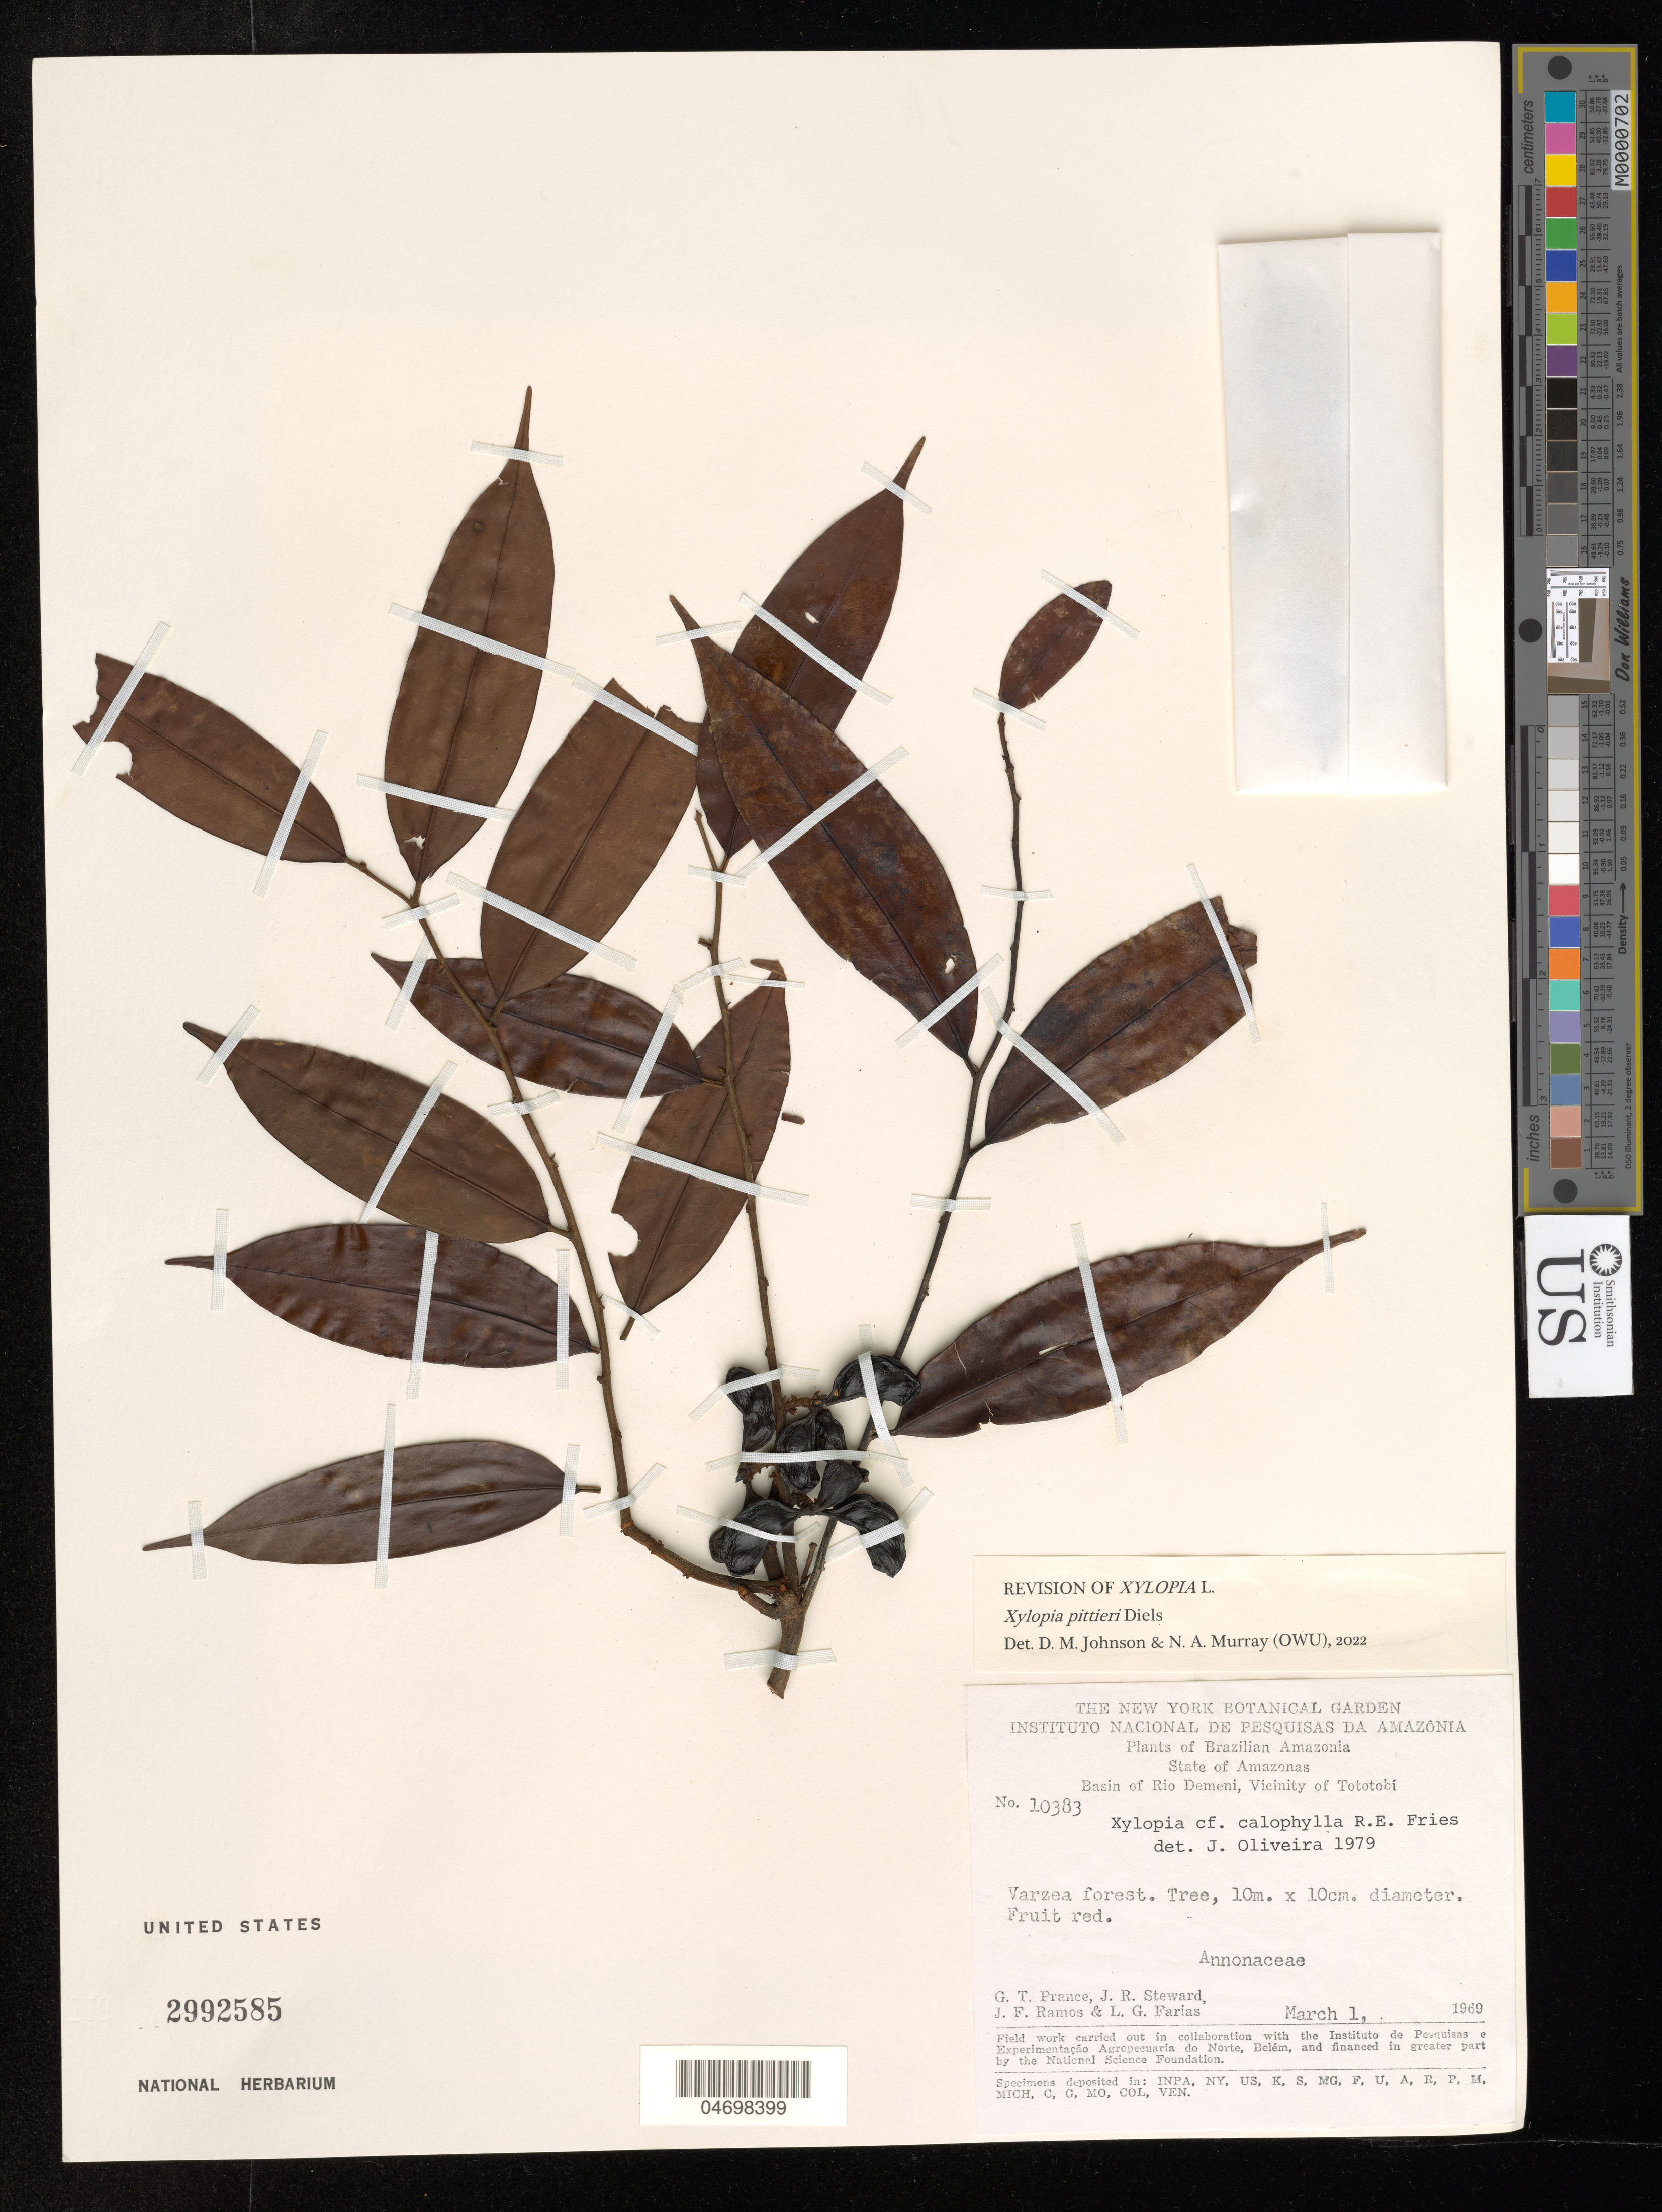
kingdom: Plantae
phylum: Tracheophyta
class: Magnoliopsida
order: Magnoliales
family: Annonaceae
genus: Xylopia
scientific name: Xylopia pittieri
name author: Diels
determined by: Johnson, D. M.; Murray, N. A.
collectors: G. T. Prance, J. R. Steward, J. F. Ramos & L. G. Farias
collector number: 10383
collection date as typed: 01 Mar 1969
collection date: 1969-03-01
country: Brazil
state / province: Amazonas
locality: Basin of rio Demeni, vicinity of Tototobi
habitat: Varzea forest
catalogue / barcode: US 2992585